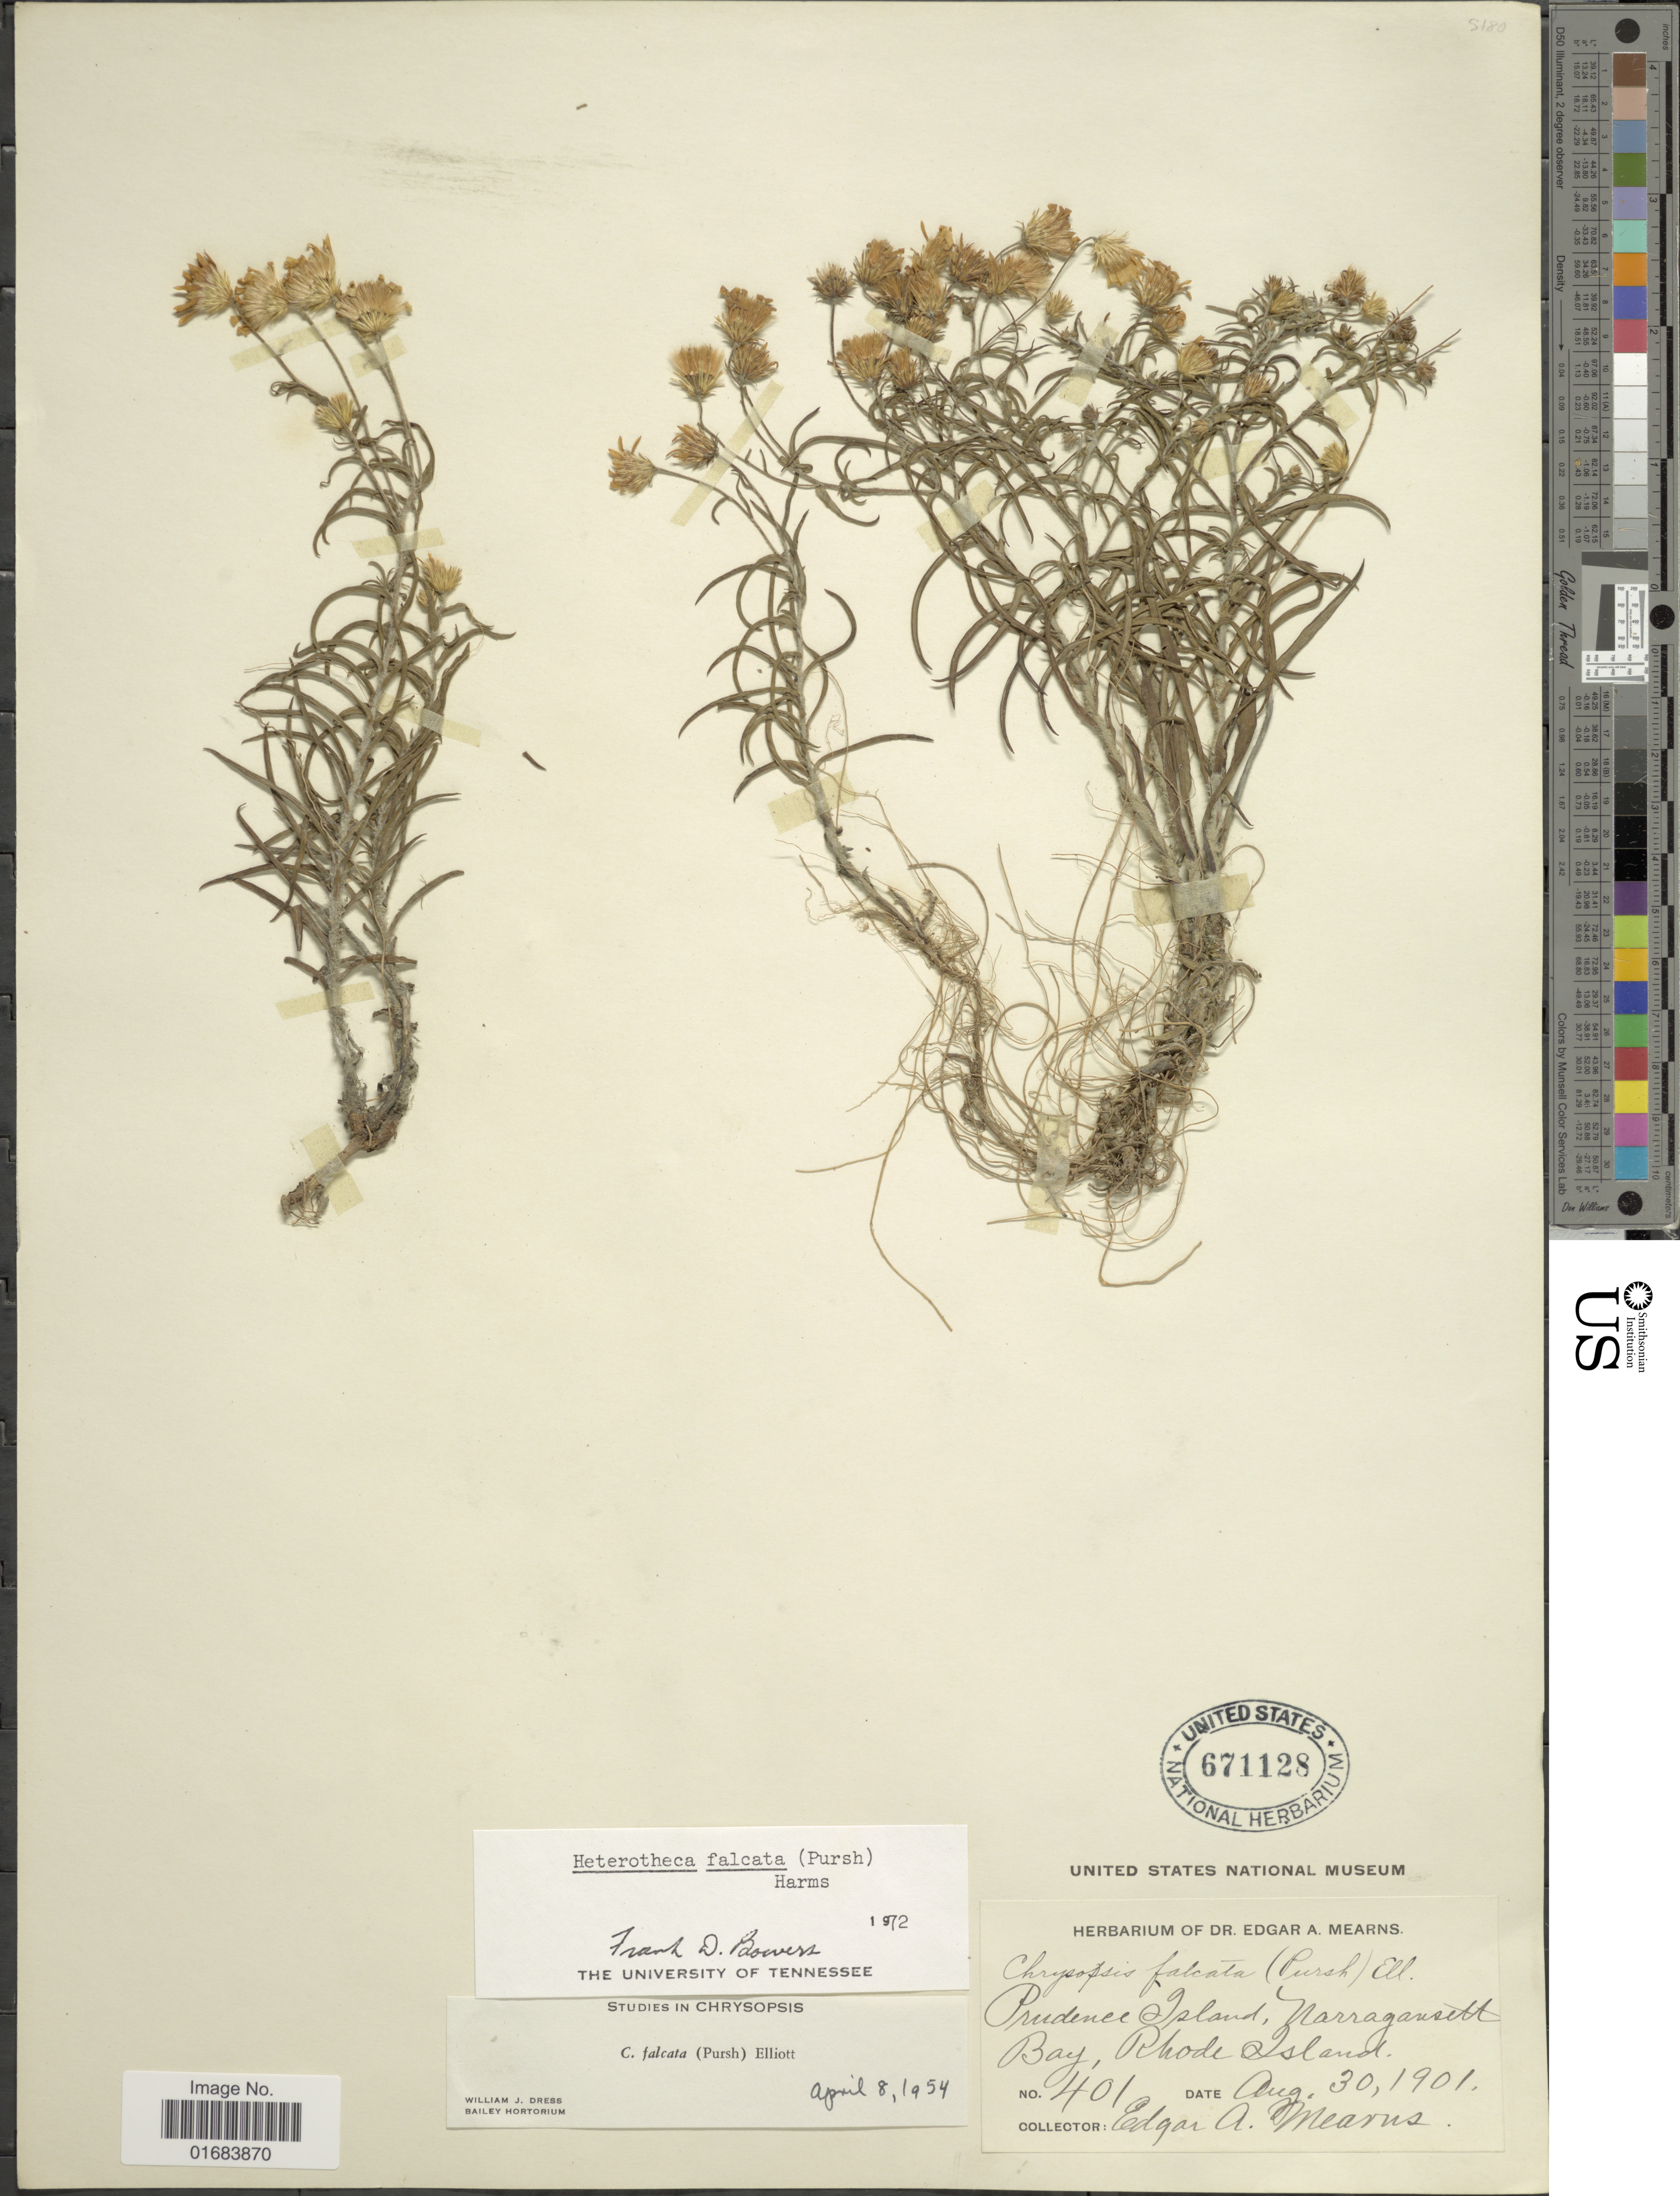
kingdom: Plantae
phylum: Tracheophyta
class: Magnoliopsida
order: Asterales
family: Asteraceae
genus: Pityopsis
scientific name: Pityopsis falcata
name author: (Pursh) Nutt.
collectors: E. A. Mearns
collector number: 401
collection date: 1901-08-30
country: United States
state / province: Rhode Island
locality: Prudence Island, Narragansett Bay.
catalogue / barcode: US 671128